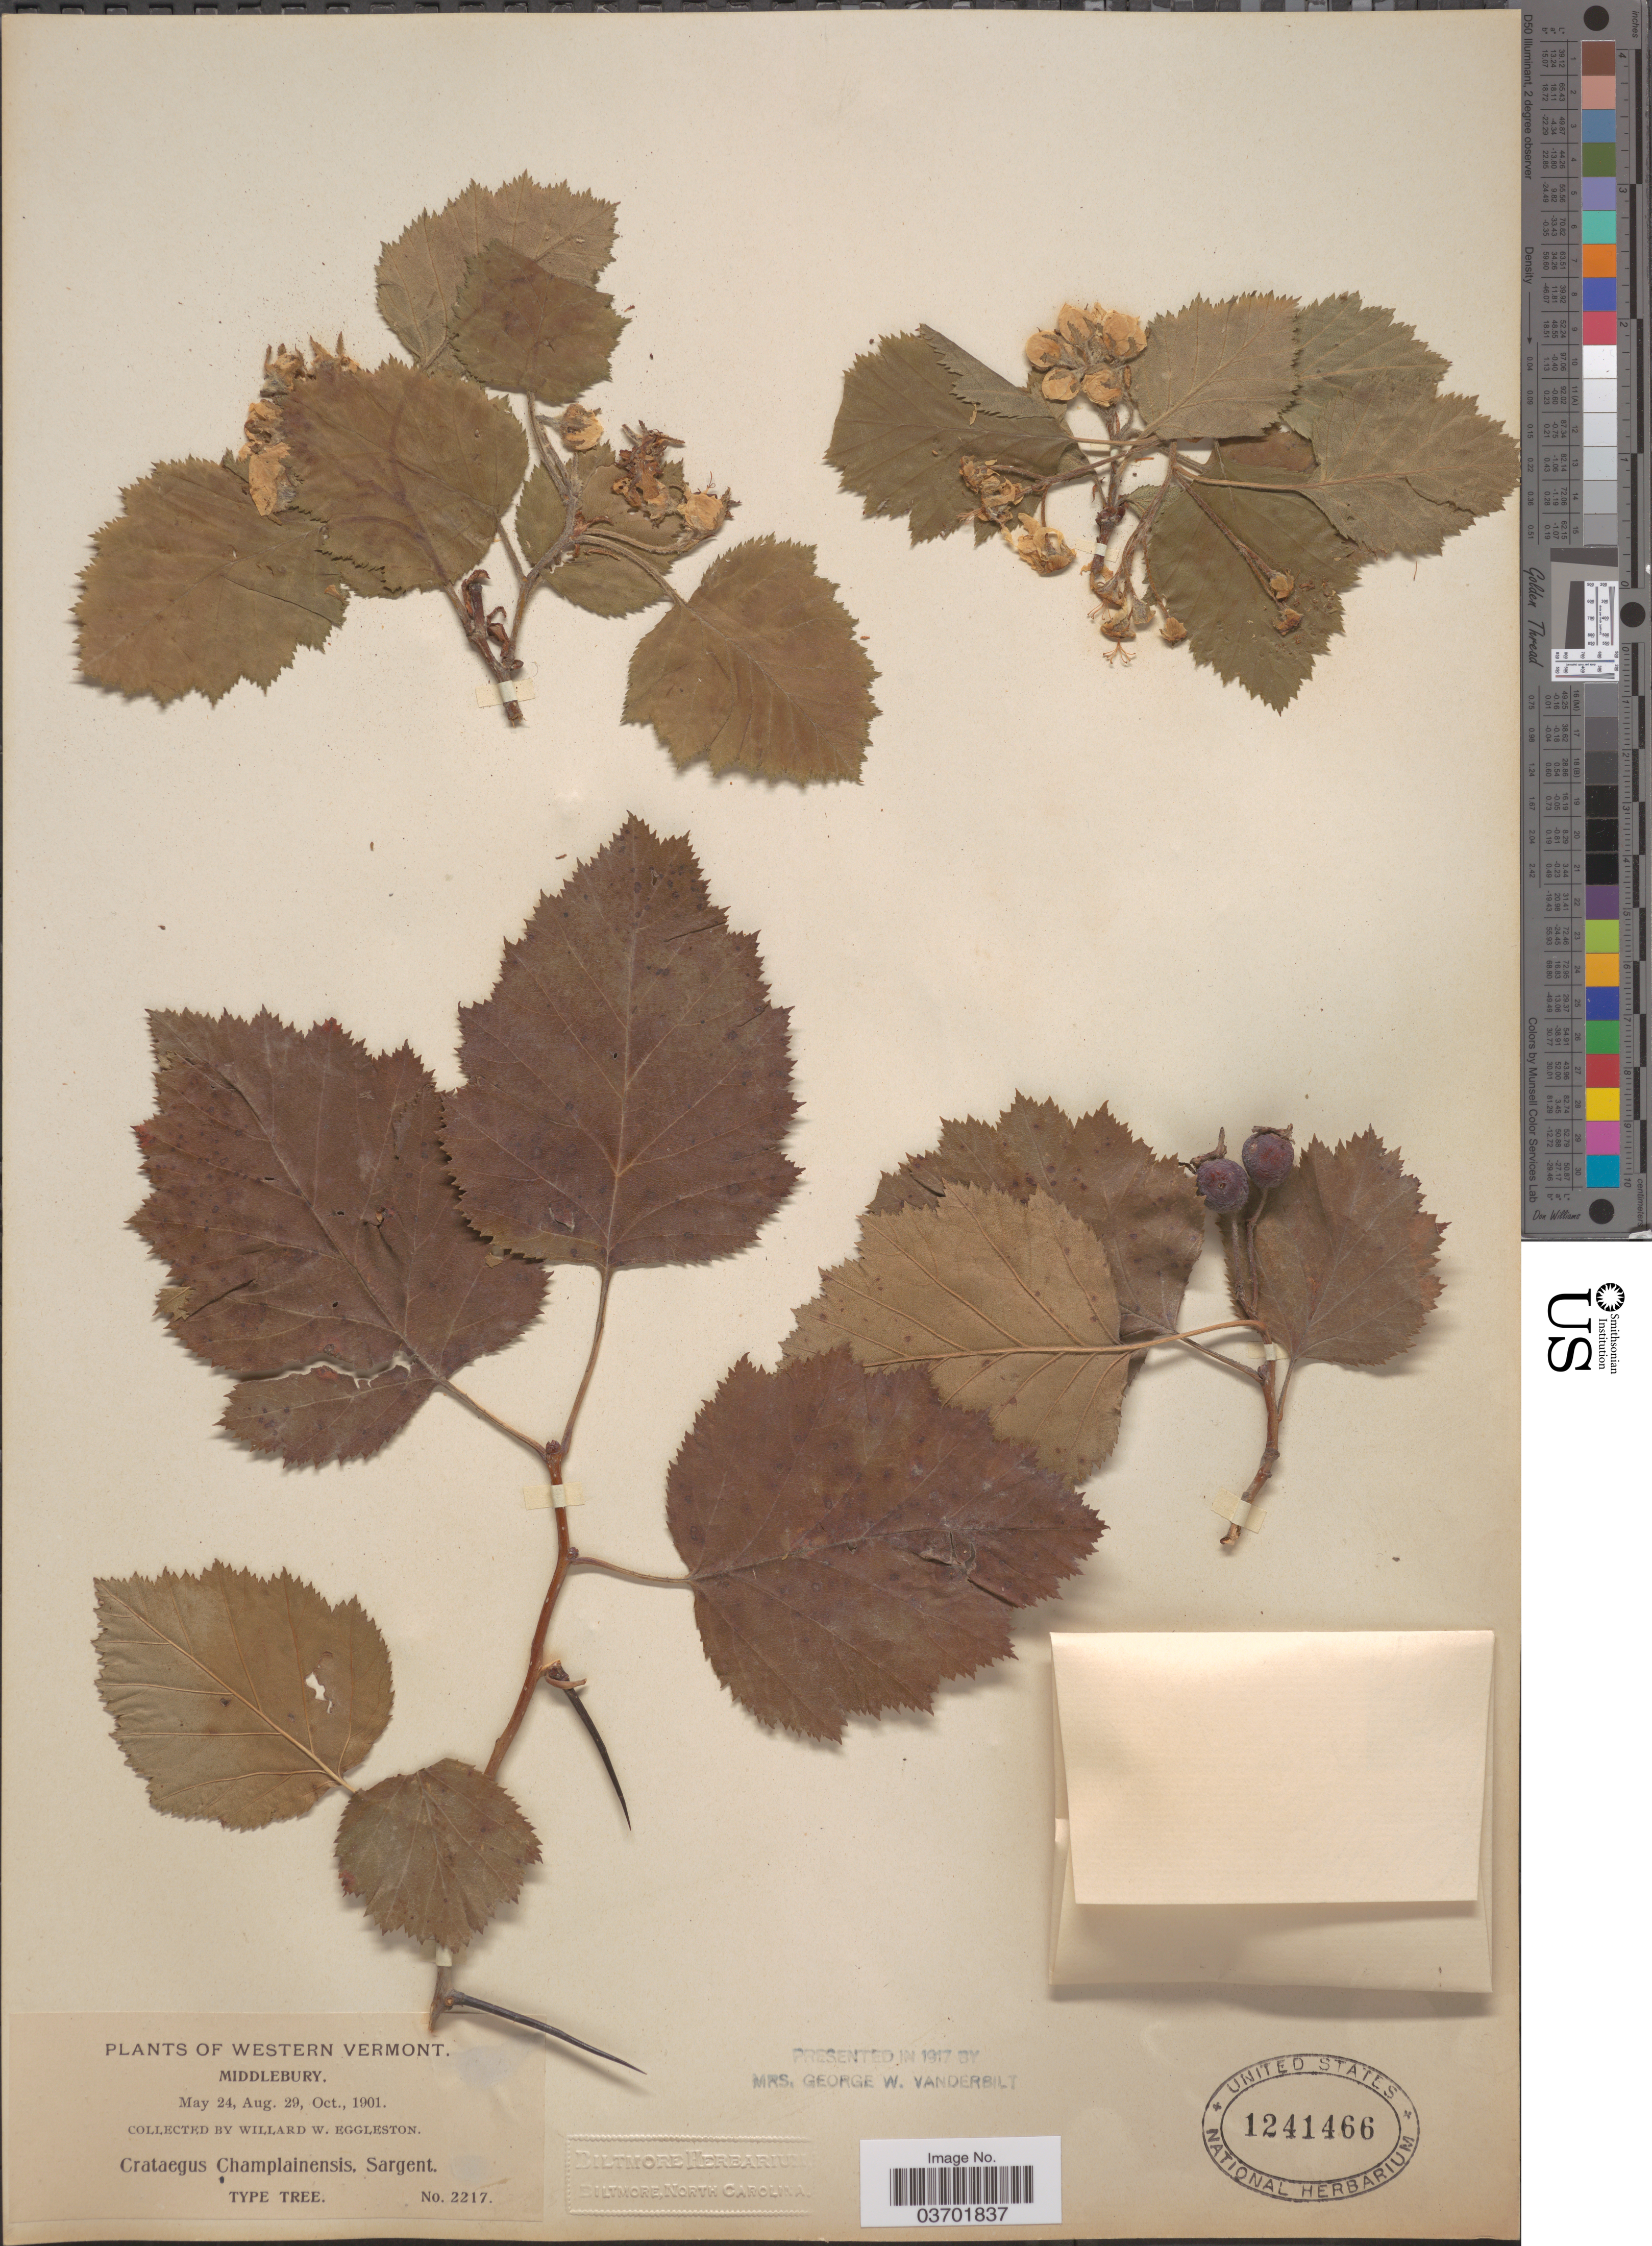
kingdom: Plantae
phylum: Tracheophyta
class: Magnoliopsida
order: Rosales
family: Rosaceae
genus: Crataegus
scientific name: Crataegus submollis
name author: Sarg.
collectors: W. W. Eggleston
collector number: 2217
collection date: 1901-05-24/1901-10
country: United States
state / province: Vermont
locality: Western Vermont. Middlebury.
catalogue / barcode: US 1241466